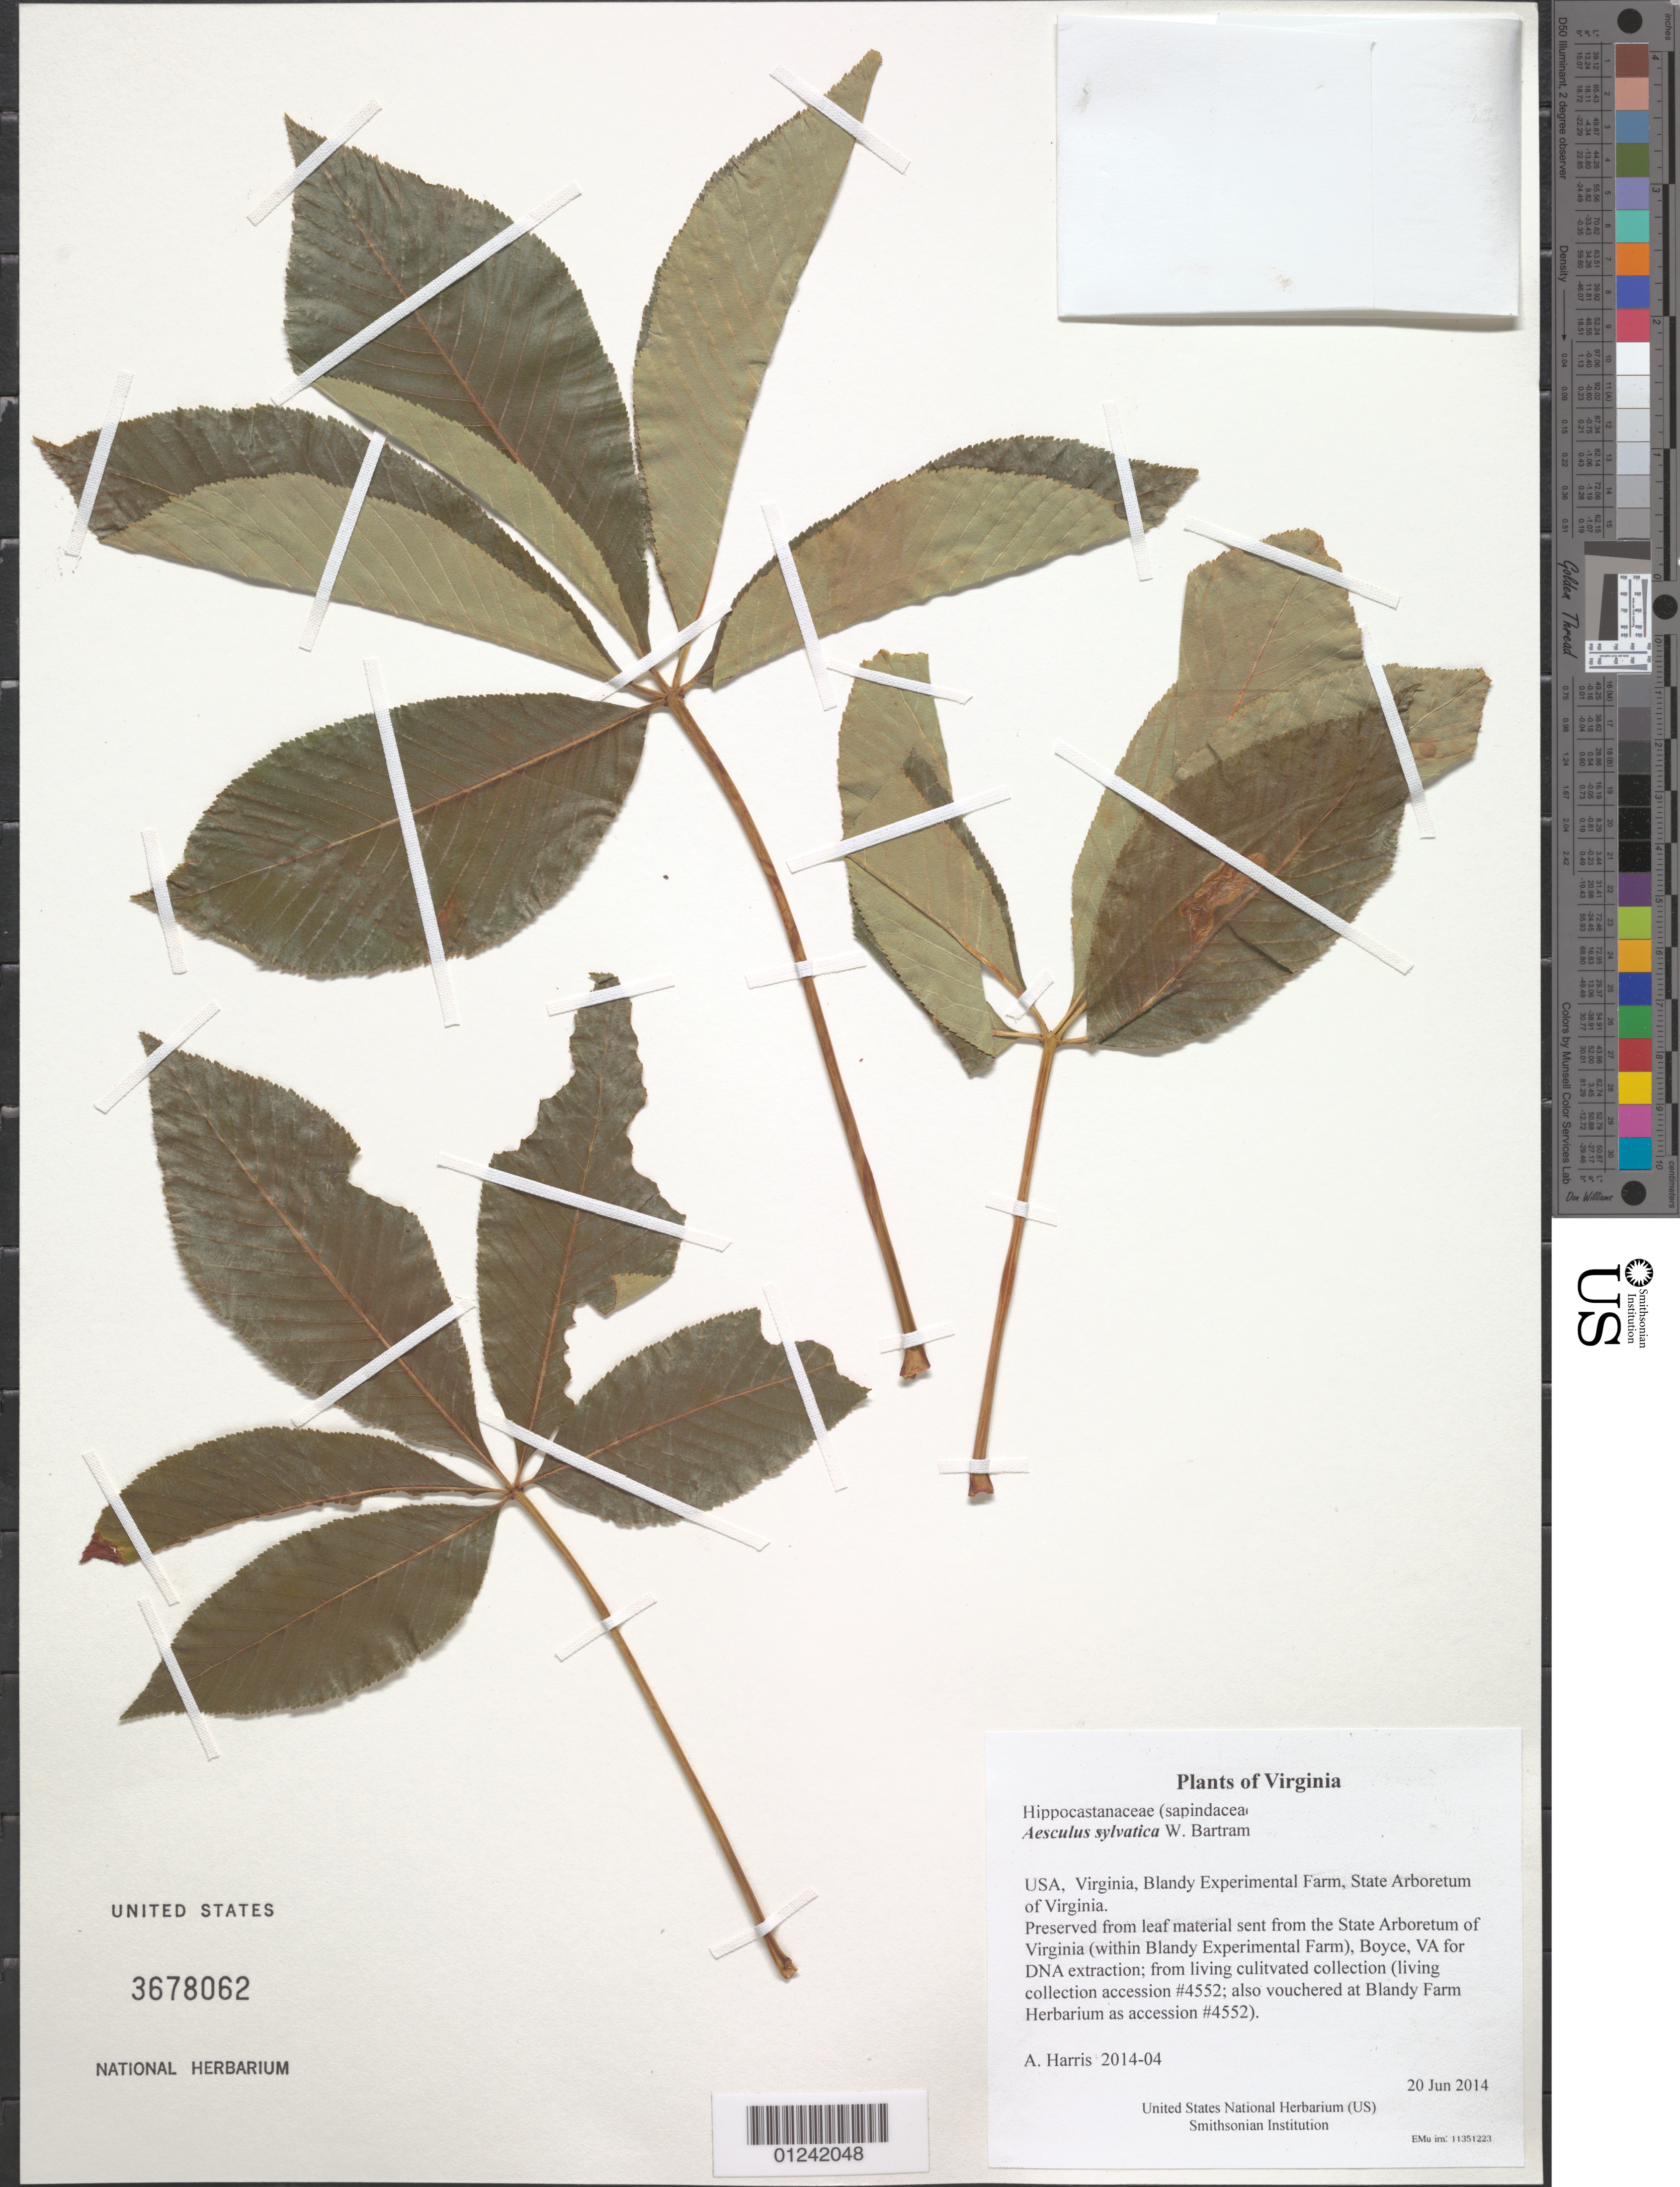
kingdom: Plantae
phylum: Tracheophyta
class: Magnoliopsida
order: Sapindales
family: Sapindaceae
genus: Aesculus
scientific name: Aesculus sylvatica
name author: W. Bartram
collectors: A. J. Harris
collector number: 2014-04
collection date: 2014-06-20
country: United States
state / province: Virginia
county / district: Clarke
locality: Blandy Experimental Farm, State Arboretum of Virginia.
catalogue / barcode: US 3678062